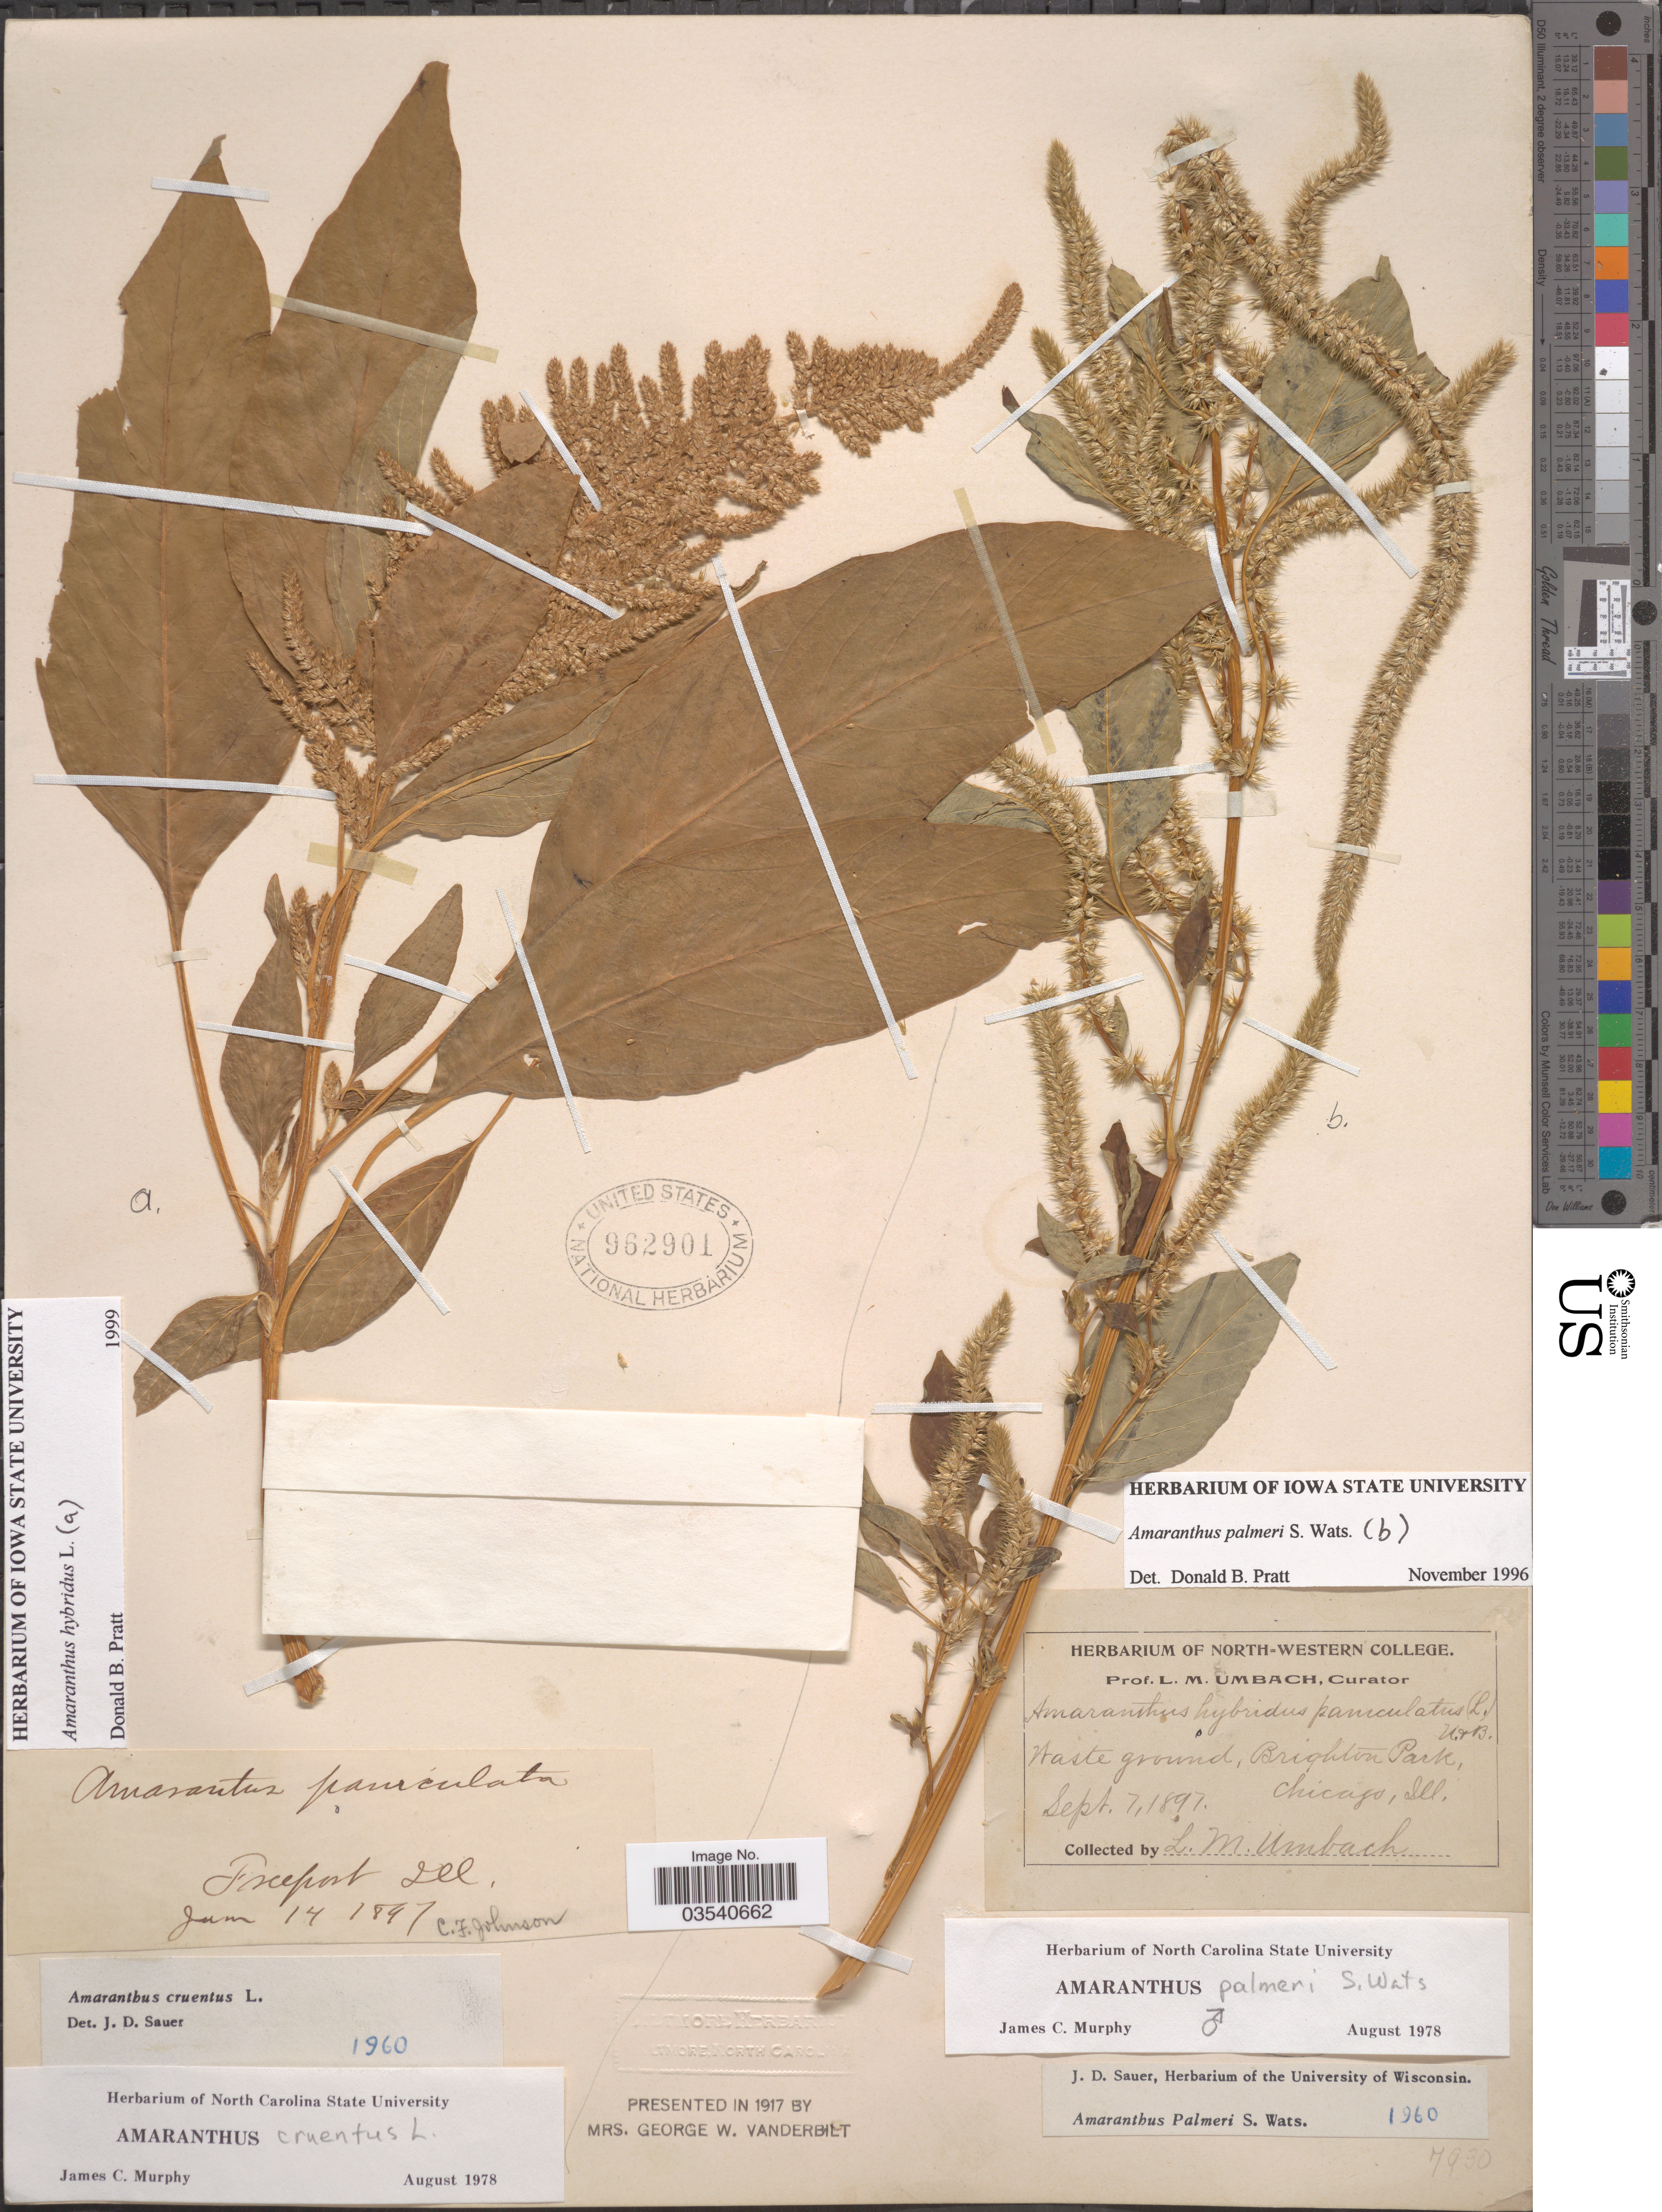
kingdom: Plantae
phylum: Tracheophyta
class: Magnoliopsida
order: Caryophyllales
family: Amaranthaceae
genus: Amaranthus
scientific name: Amaranthus palmeri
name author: S. Watson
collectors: L. M. Umbach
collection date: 1897-09-07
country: United States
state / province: Illinois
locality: Brighton Park, Chicago.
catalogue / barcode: US 962901